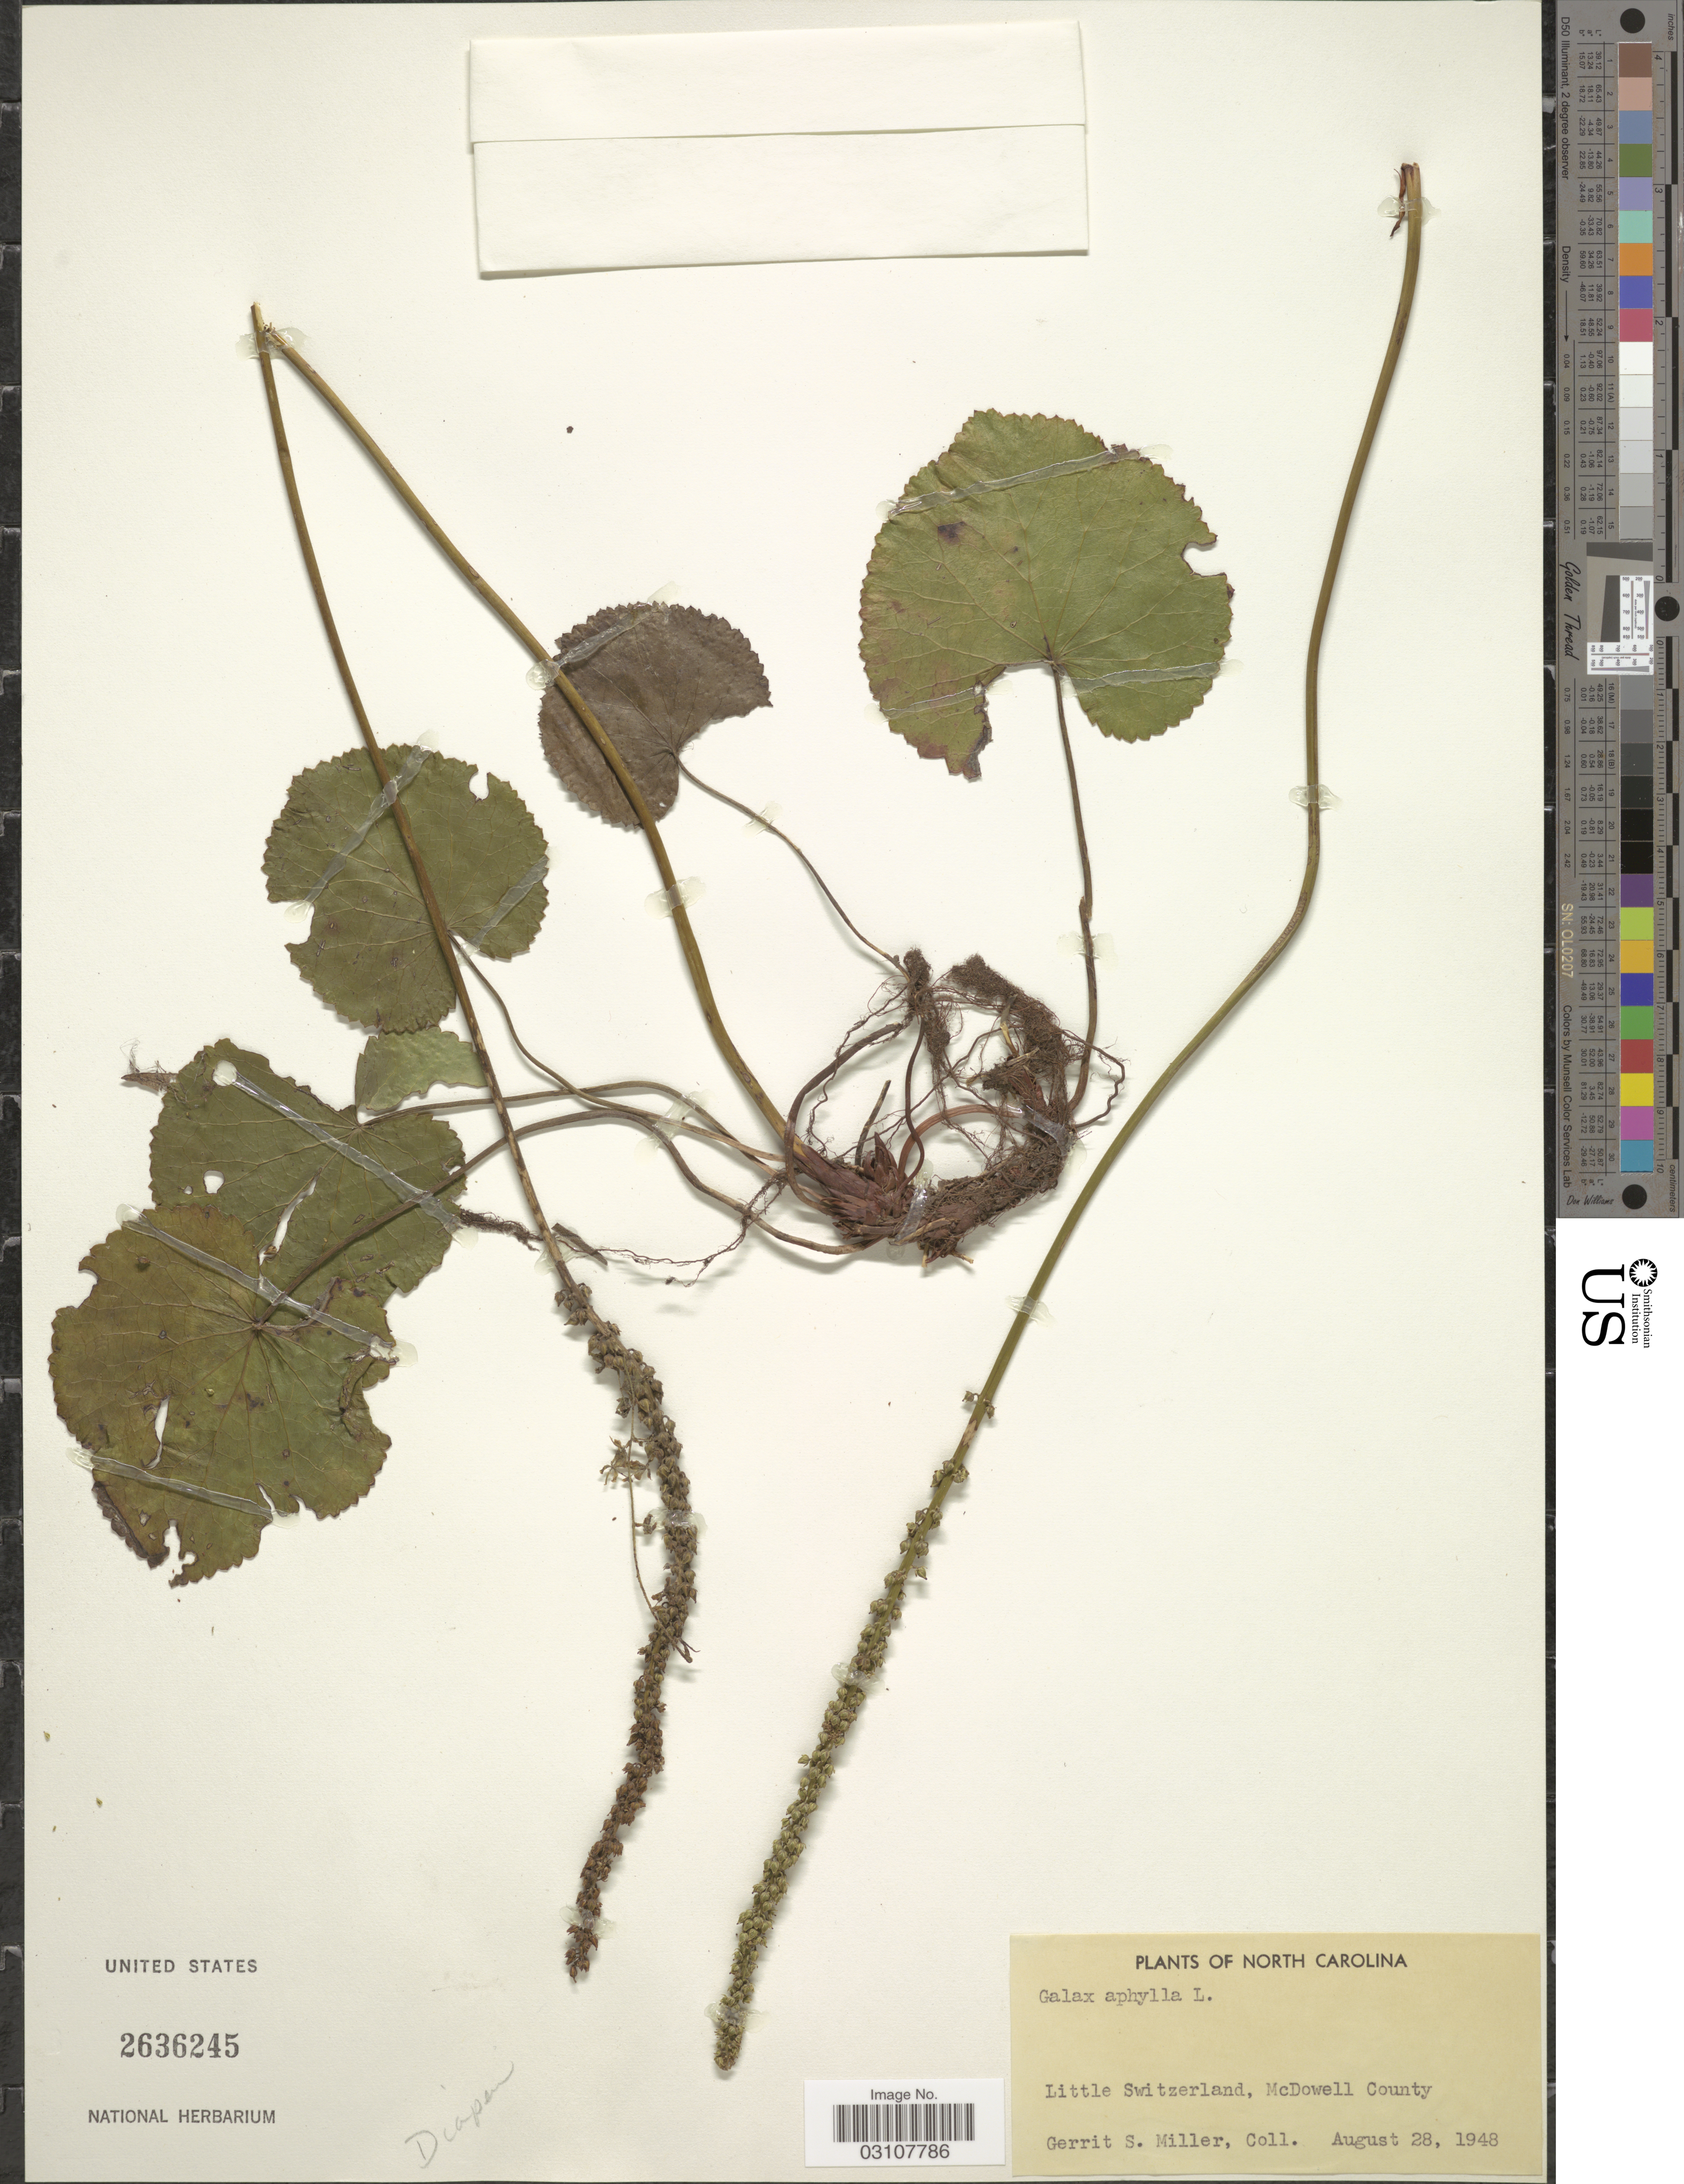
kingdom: Plantae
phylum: Tracheophyta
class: Magnoliopsida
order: Ericales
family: Diapensiaceae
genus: Galax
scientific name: Galax urceolata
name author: (Poir.) Brummitt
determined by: Gaynor, Michelle L., (FLAS), University of Florida (UNITED STATES)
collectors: G. S. Miller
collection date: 1948-08-28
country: United States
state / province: North Carolina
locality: Little Switzerland, McDowell County.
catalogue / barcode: US 2636245